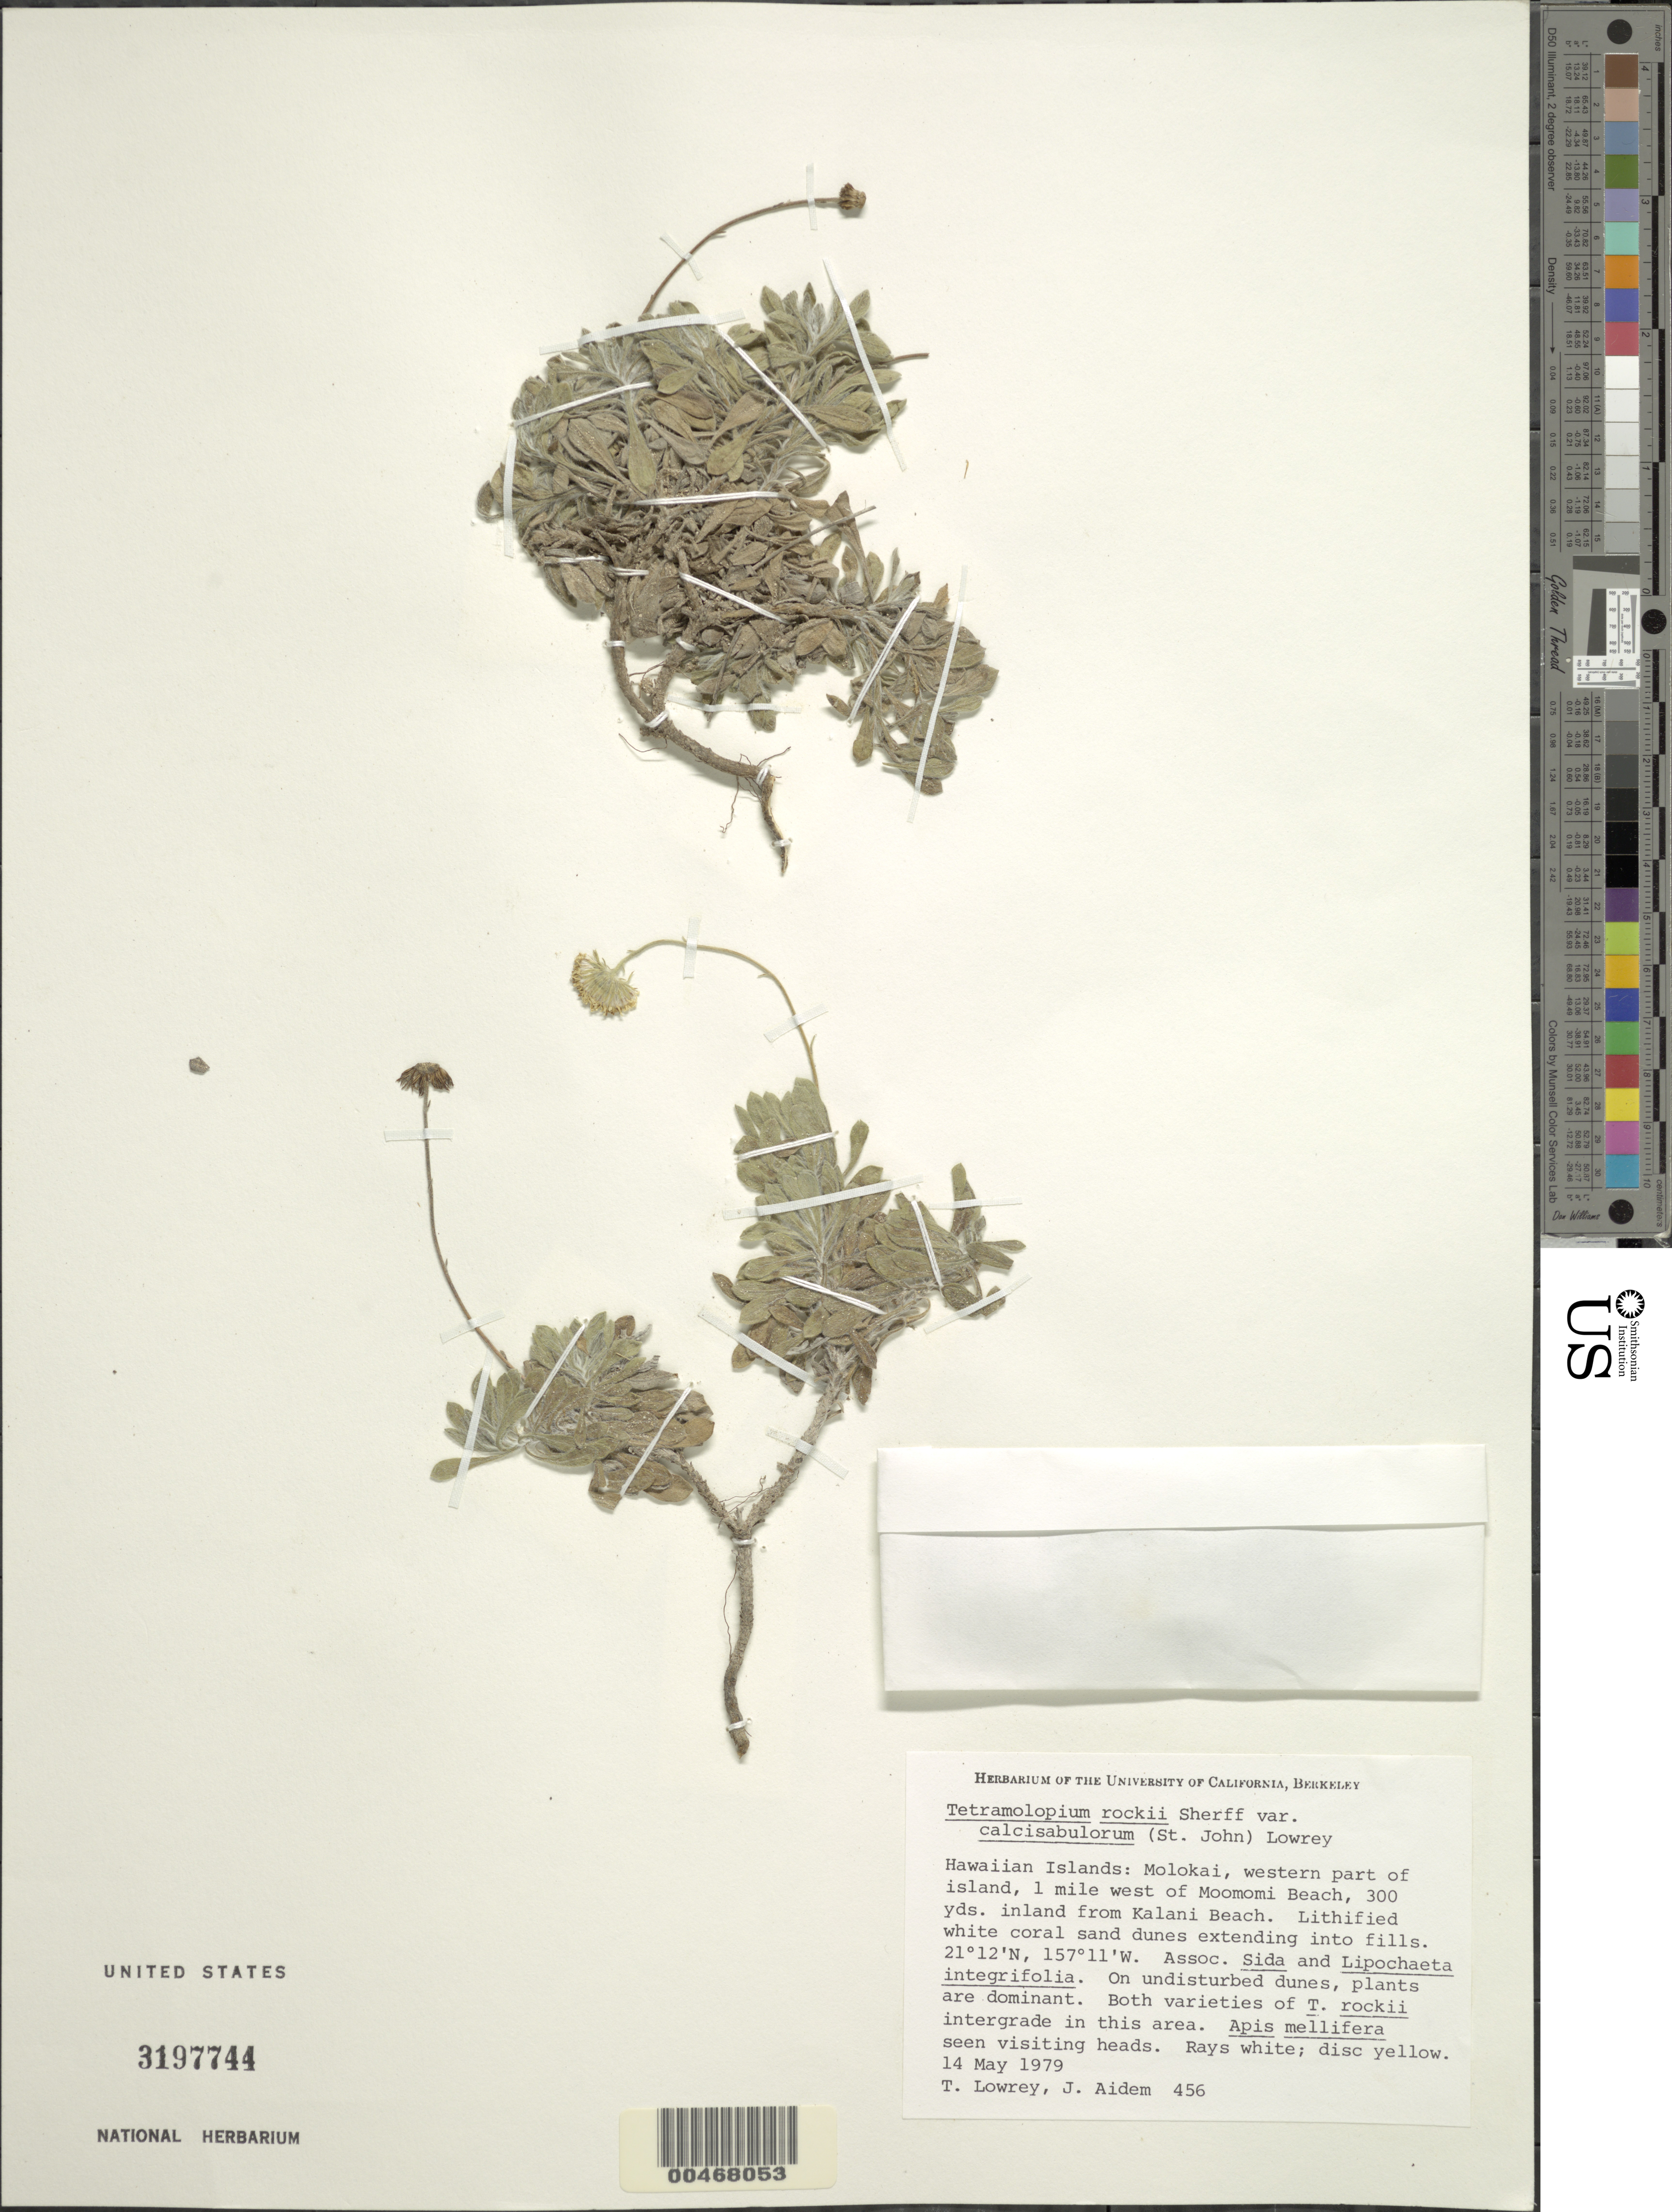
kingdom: Plantae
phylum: Tracheophyta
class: Magnoliopsida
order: Asterales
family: Asteraceae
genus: Tetramolopium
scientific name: Tetramolopium rockii var. calcisabulorum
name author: (H. St. John) Lowrey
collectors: T. K. Lowrey & J. Aidem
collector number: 456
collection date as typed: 14 May 1979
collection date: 1979-05-14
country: United States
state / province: Hawaii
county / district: Maui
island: Moloka'i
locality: Molokai, western part of island, 1 mi W of Moomomi Beach, 300 yds. inland from Kalani Beach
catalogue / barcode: US 3197744